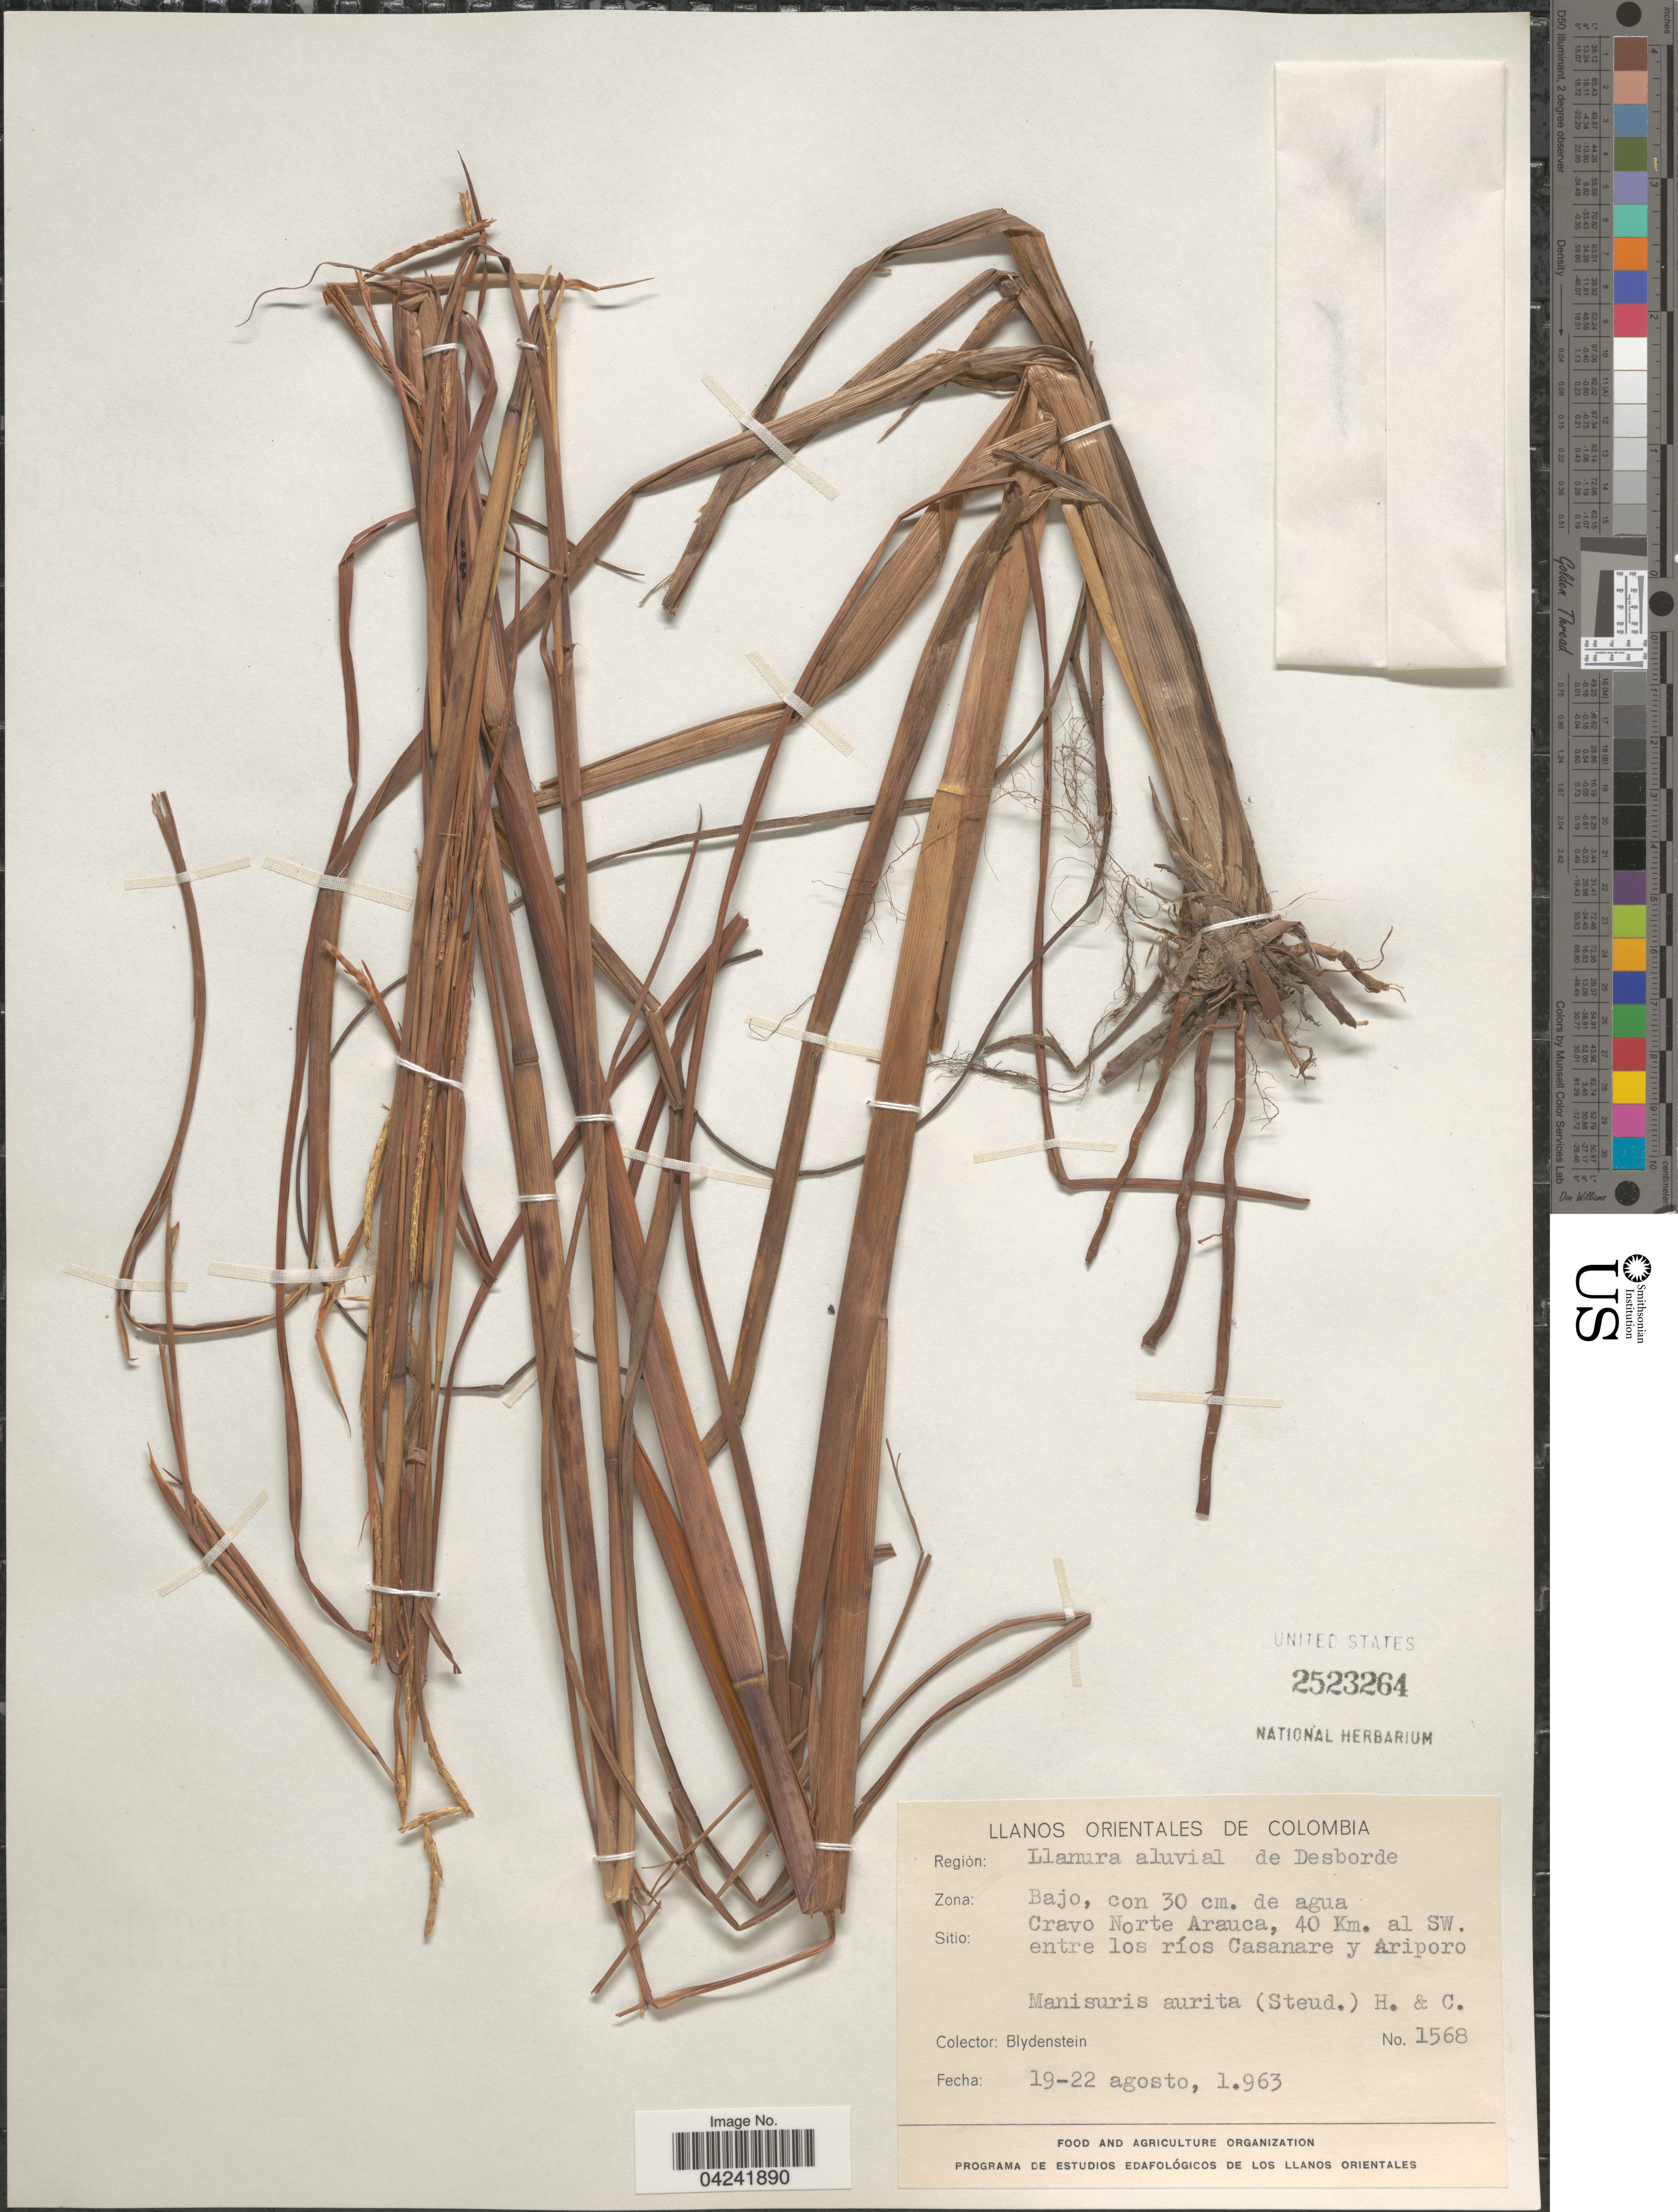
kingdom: Plantae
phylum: Tracheophyta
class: Liliopsida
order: Poales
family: Poaceae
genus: Mnesithea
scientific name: Mnesithea aurita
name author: (Steud.) de Koning & Sosef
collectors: Blydenstein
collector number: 1568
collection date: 1963-08-19/1963-08-22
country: Colombia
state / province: Arauca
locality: Llanos Orientales de Colombia. Region: Llanura aluvial de Desborde. Zona: Bajo, con 30 cm. de agua Cravo Norte Arauca, 40 Km. al SW. entre los ríos Casanare y Ariporo.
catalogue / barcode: US 2523264